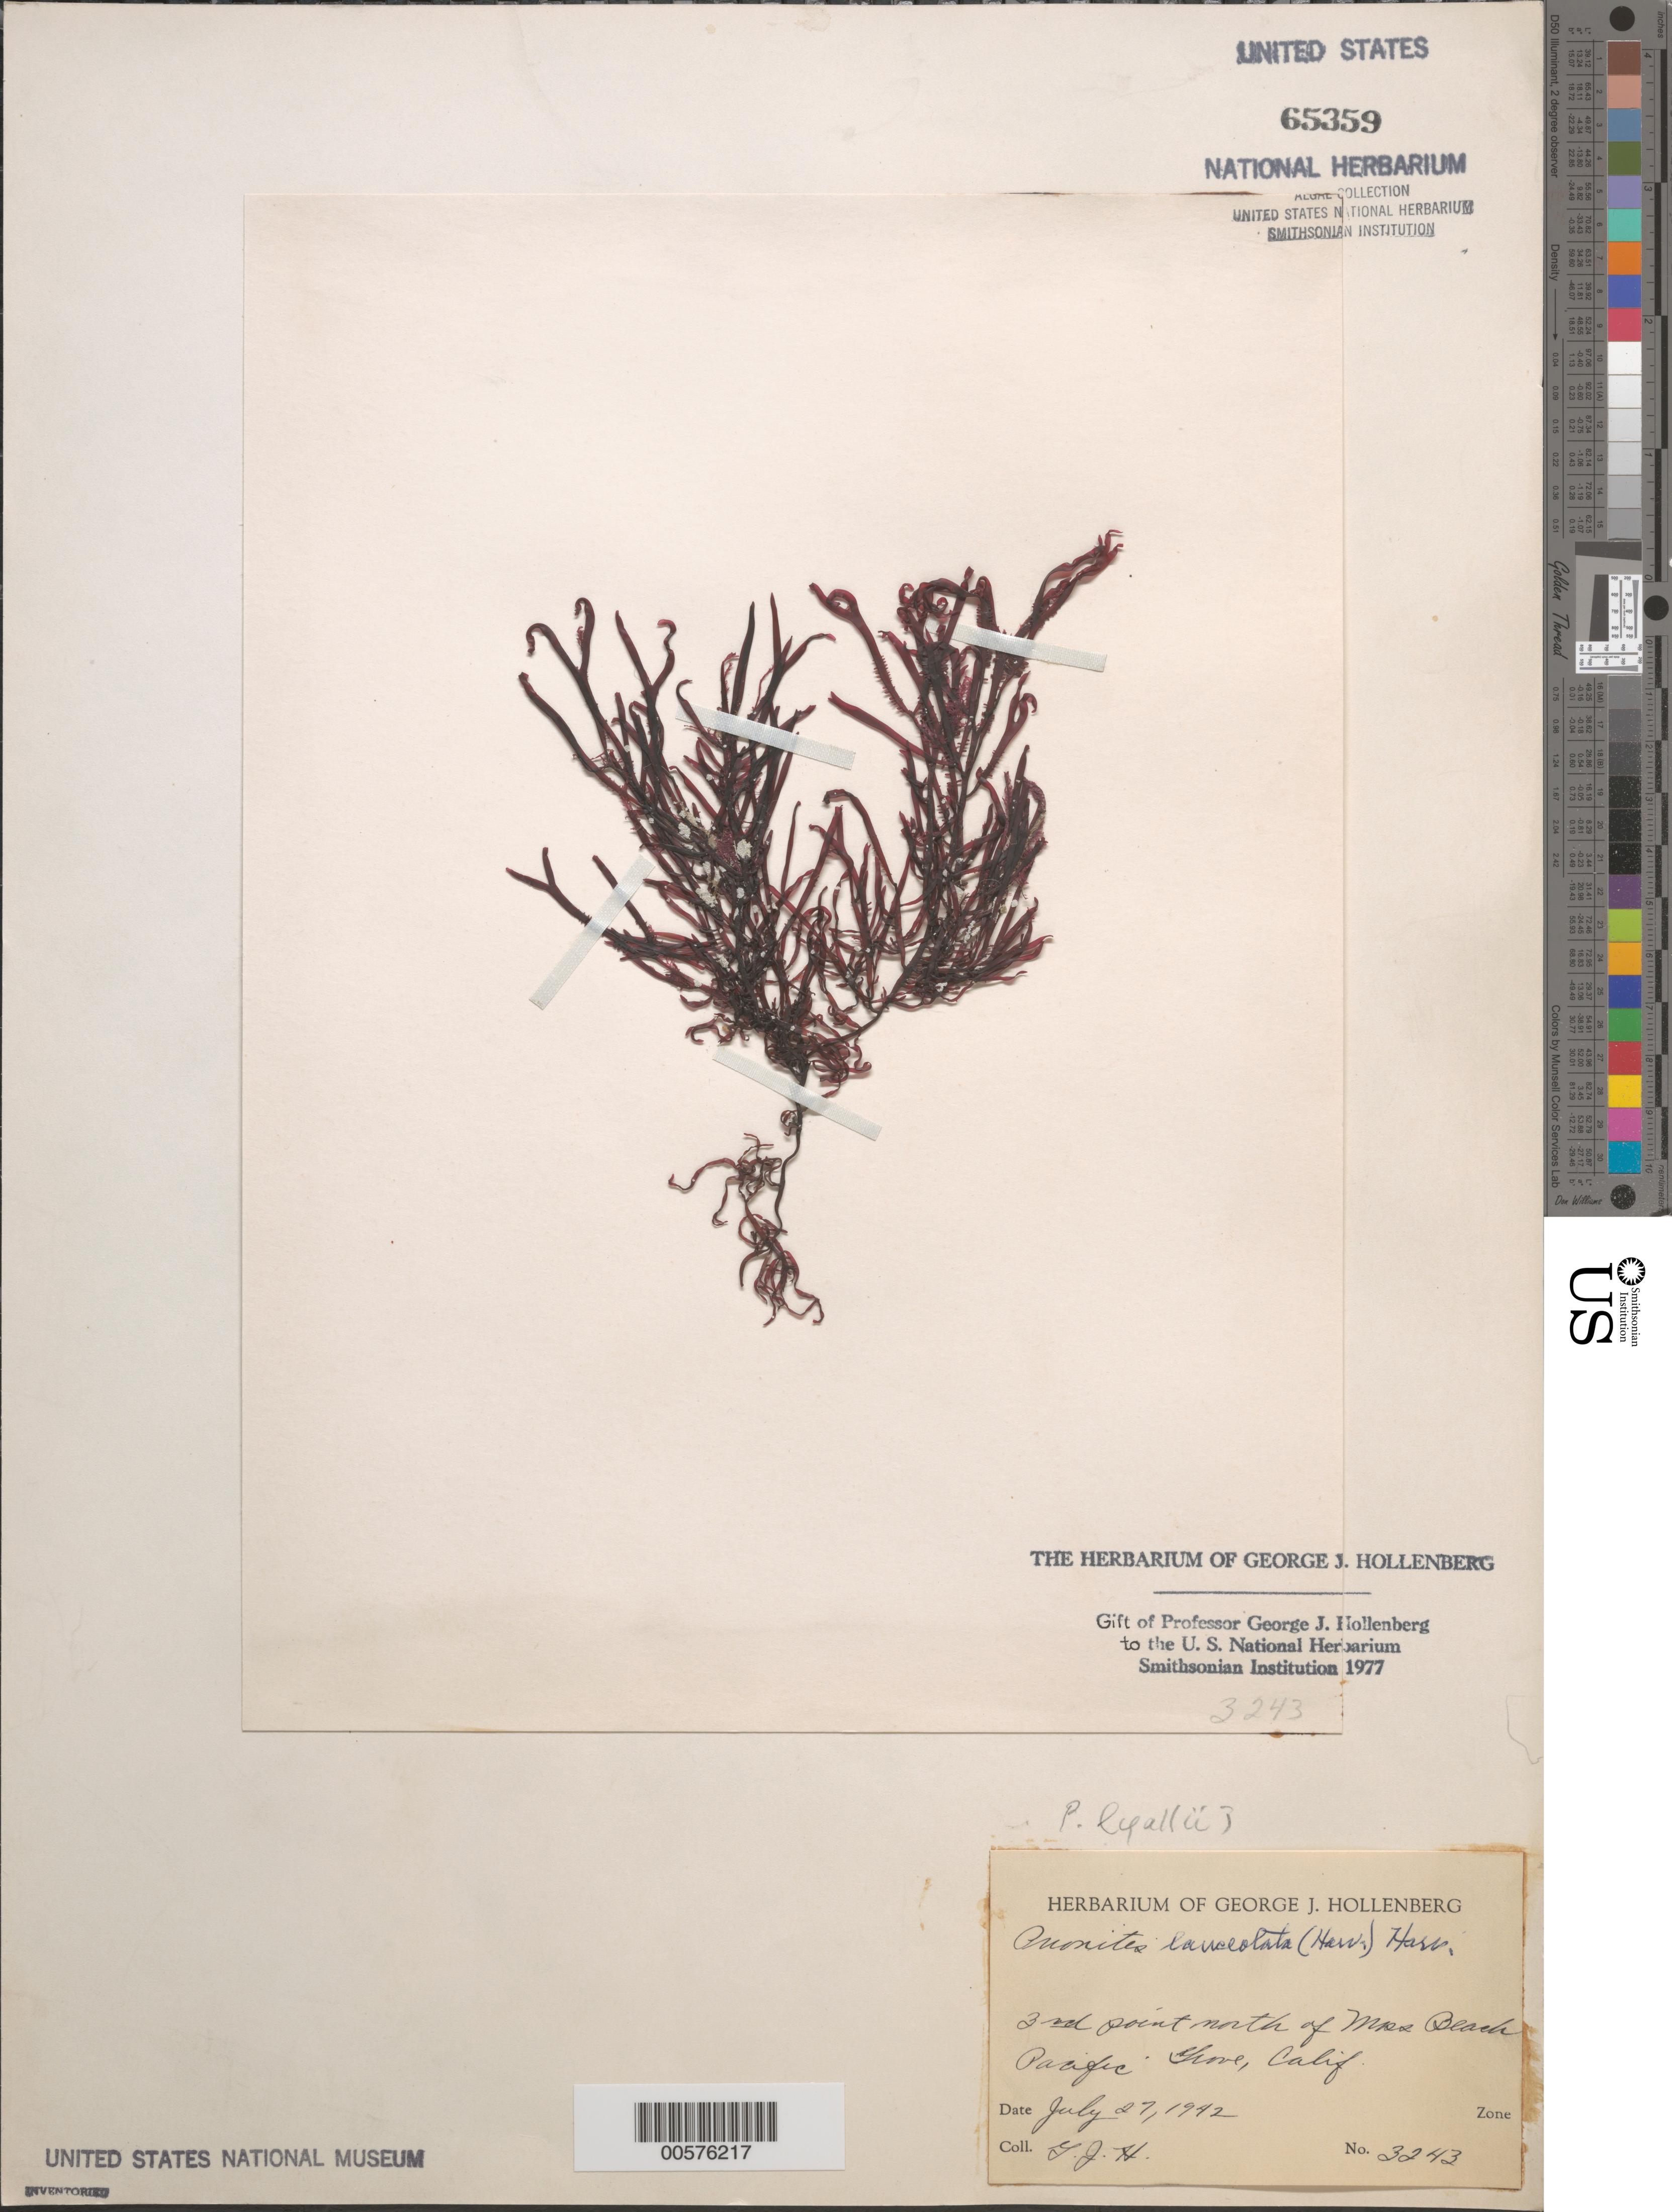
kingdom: Plantae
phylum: Rhodophyta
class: Florideophyceae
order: Cryptonemiales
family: Cryptonemiaceae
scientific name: Prionitis sternbergii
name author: (C. Agardh) J. Agardh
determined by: Algae name updating Project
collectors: G. Hollenberg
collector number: GJH 3243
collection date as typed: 27 Jul 1942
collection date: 1942-07-27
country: United States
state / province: California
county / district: Monterey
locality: Pacific Grove, third point north of Moss Beach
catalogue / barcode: US 65359